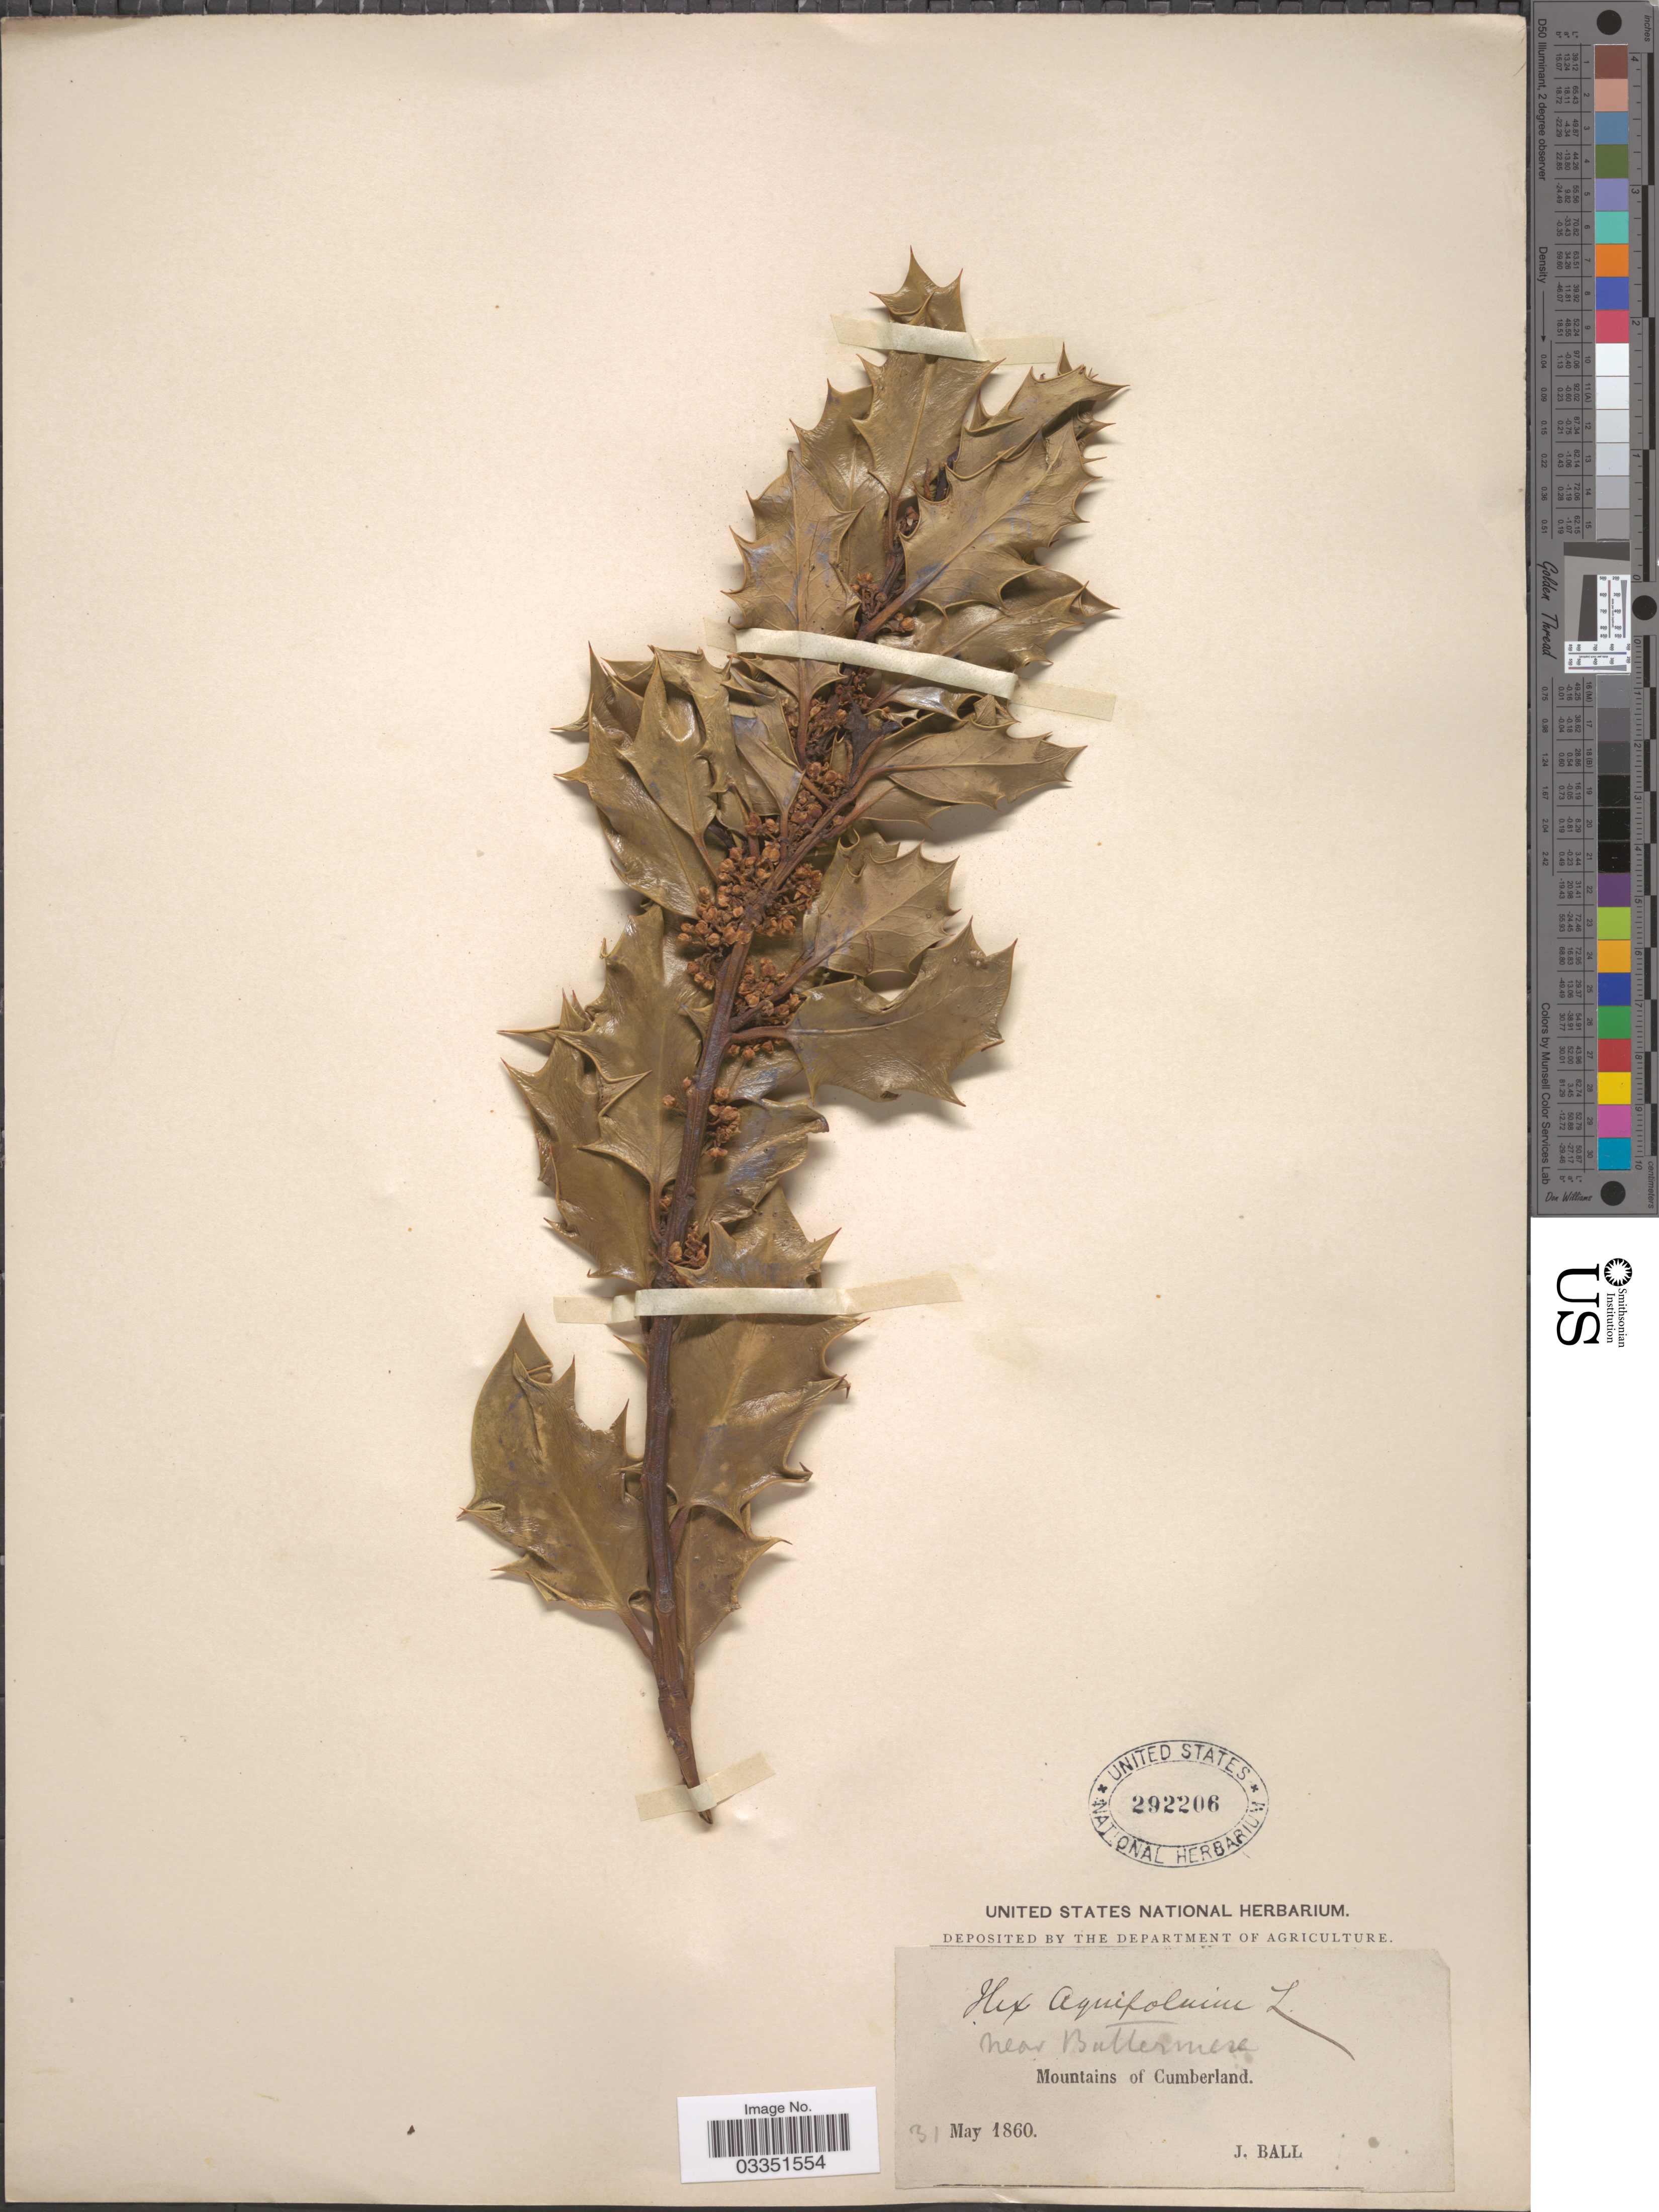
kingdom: Plantae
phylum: Tracheophyta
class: Magnoliopsida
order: Aquifoliales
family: Aquifoliaceae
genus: Ilex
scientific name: Ilex aquifolium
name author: L.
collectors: J. Ball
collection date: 1860-05-31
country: United Kingdom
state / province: England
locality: Near Buttermere Mountains of Cumberland.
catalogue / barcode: US 292206